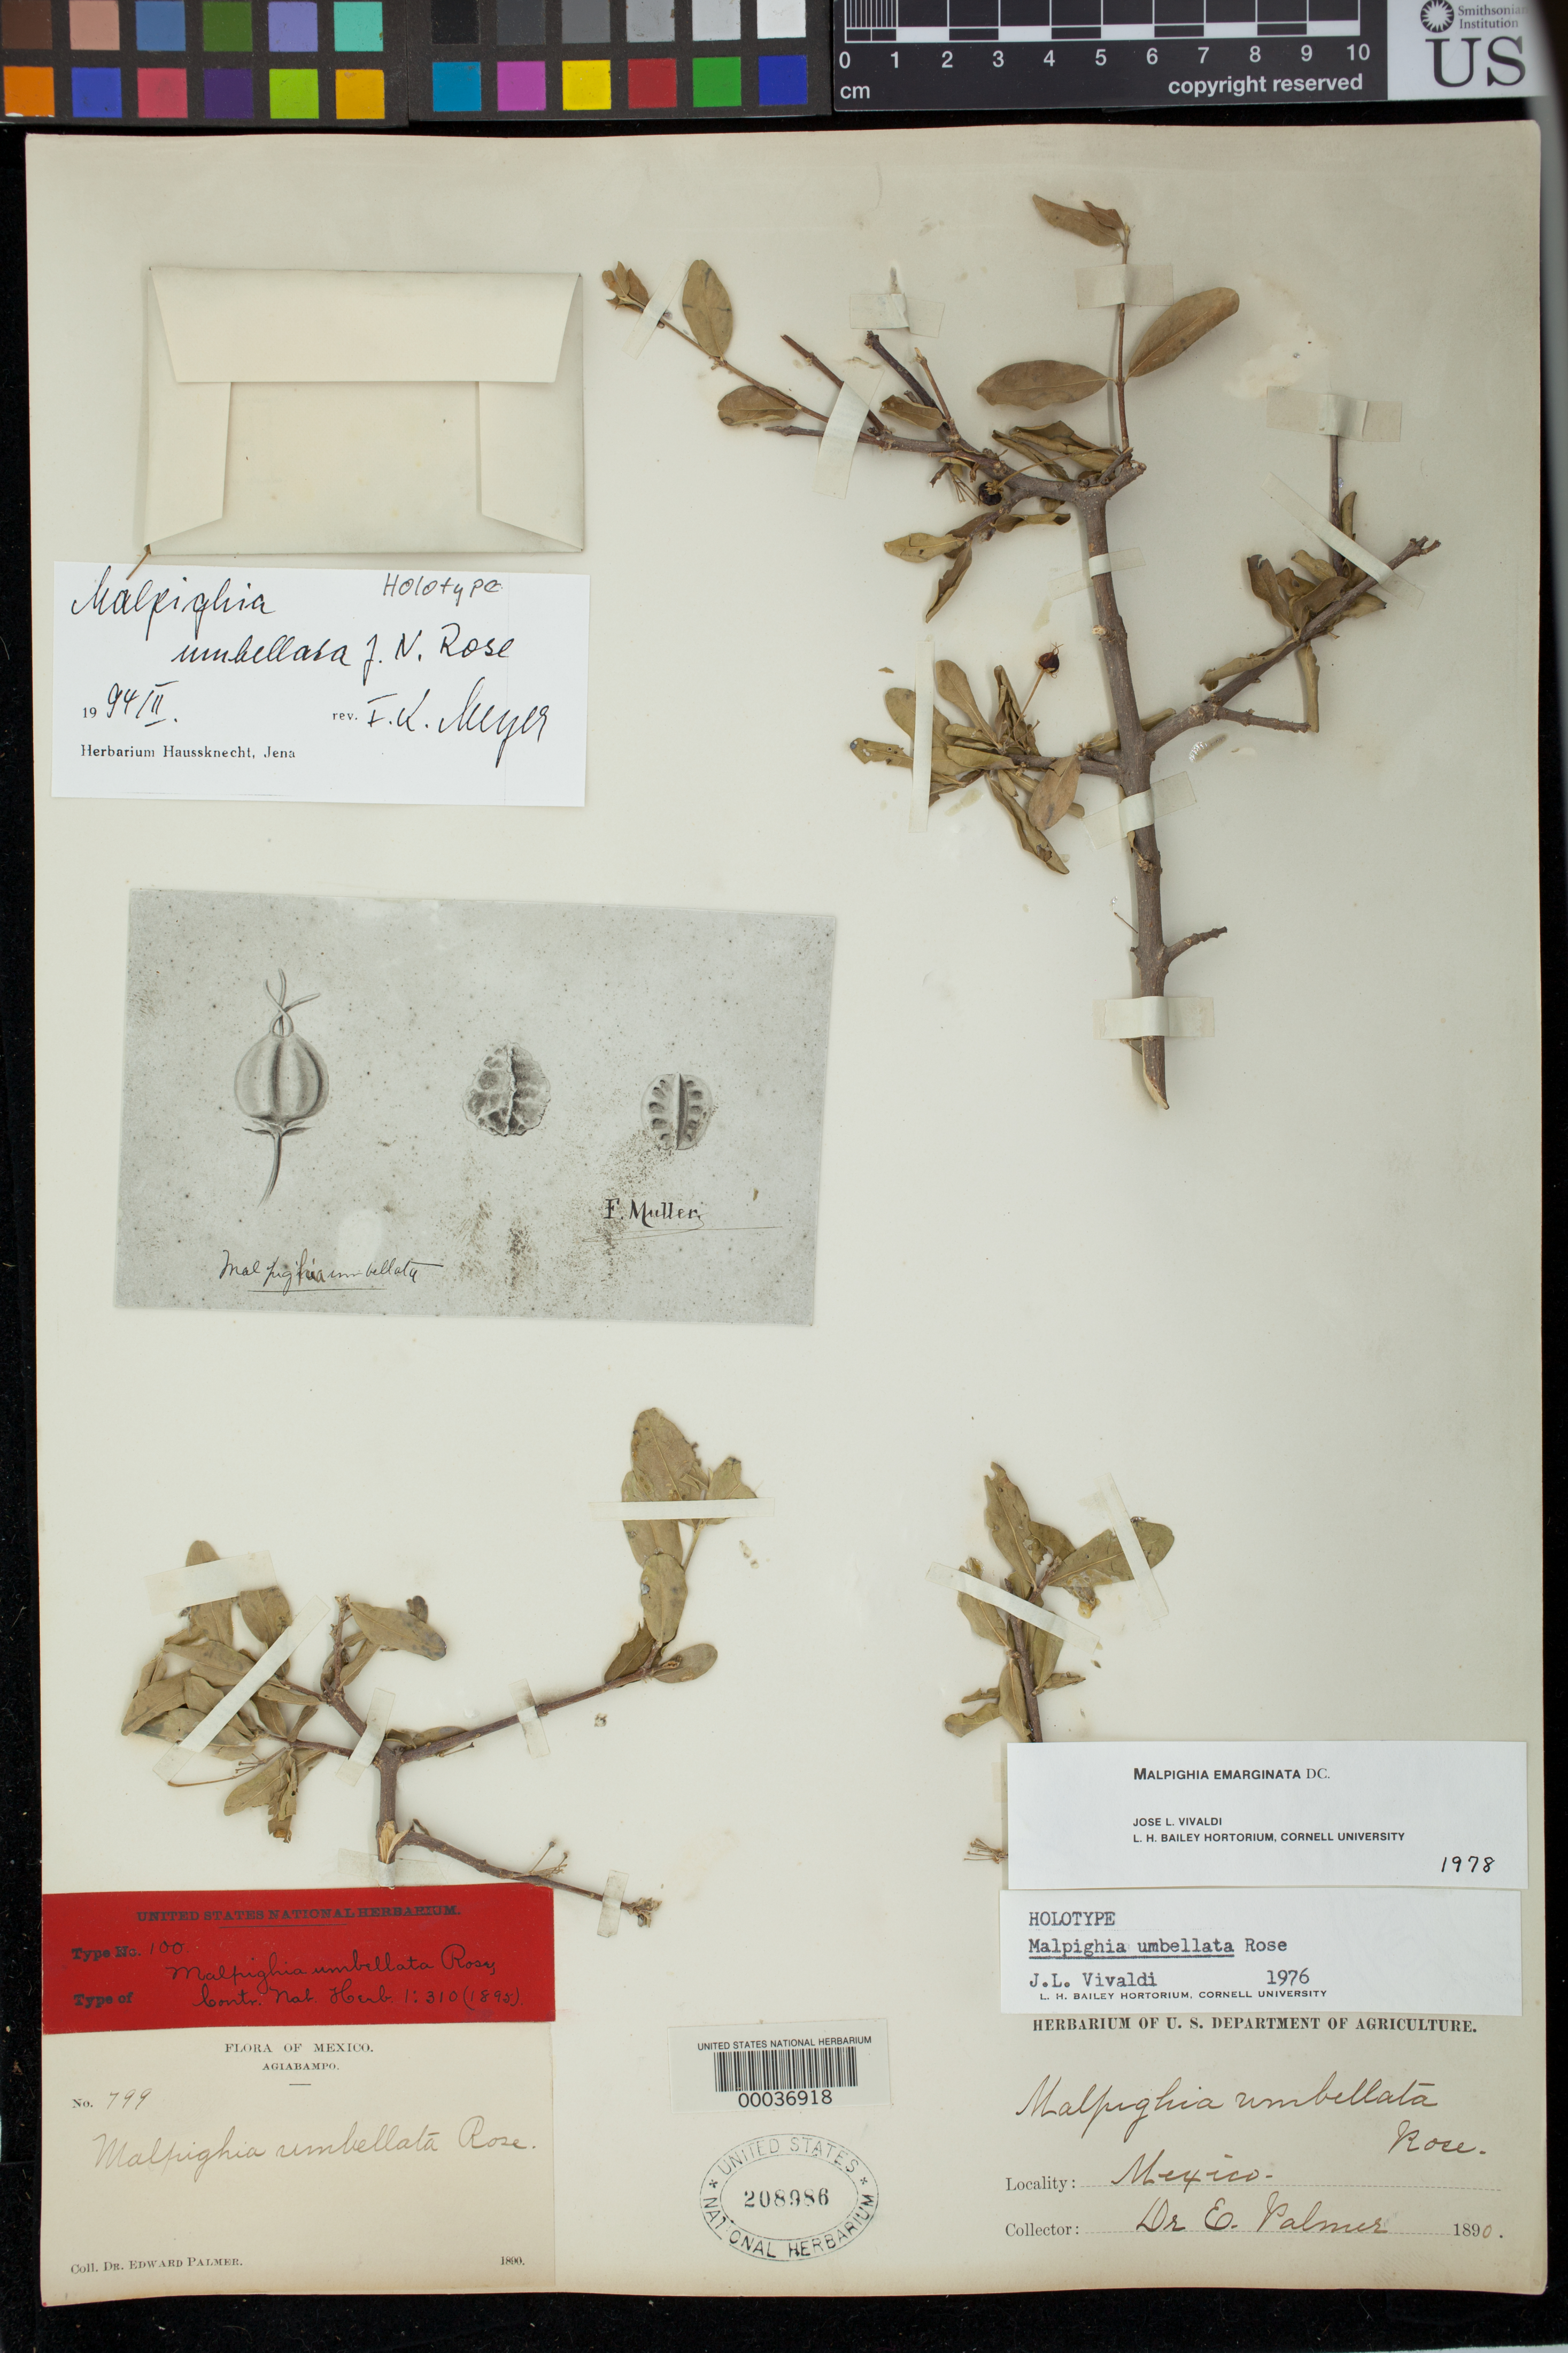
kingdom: Plantae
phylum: Tracheophyta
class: Magnoliopsida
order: Malpighiales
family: Malpighiaceae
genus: Malpighia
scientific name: Malpighia umbellata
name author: Rose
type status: Lectotype; Type Collection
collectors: E. Palmer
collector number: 799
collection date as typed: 03 Oct 1890 to 15 Oct 1890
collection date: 1890-10-03/1890-10-15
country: Mexico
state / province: Sonora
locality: Agiabampo.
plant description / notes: One of 2 original US duplicates of Palmer 799 (USNH 208986, 208987), annotated by Rose, neither one originally annotated or identifiable as "type" or "holotype"; this sheet annotated as "holotype" by J.L. Vivaldi (1976) & F.K. Meyer (1994); effectively lectotypified by Vivaldi by citing (by sheet number) as "holotype", 1981.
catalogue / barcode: US 208986